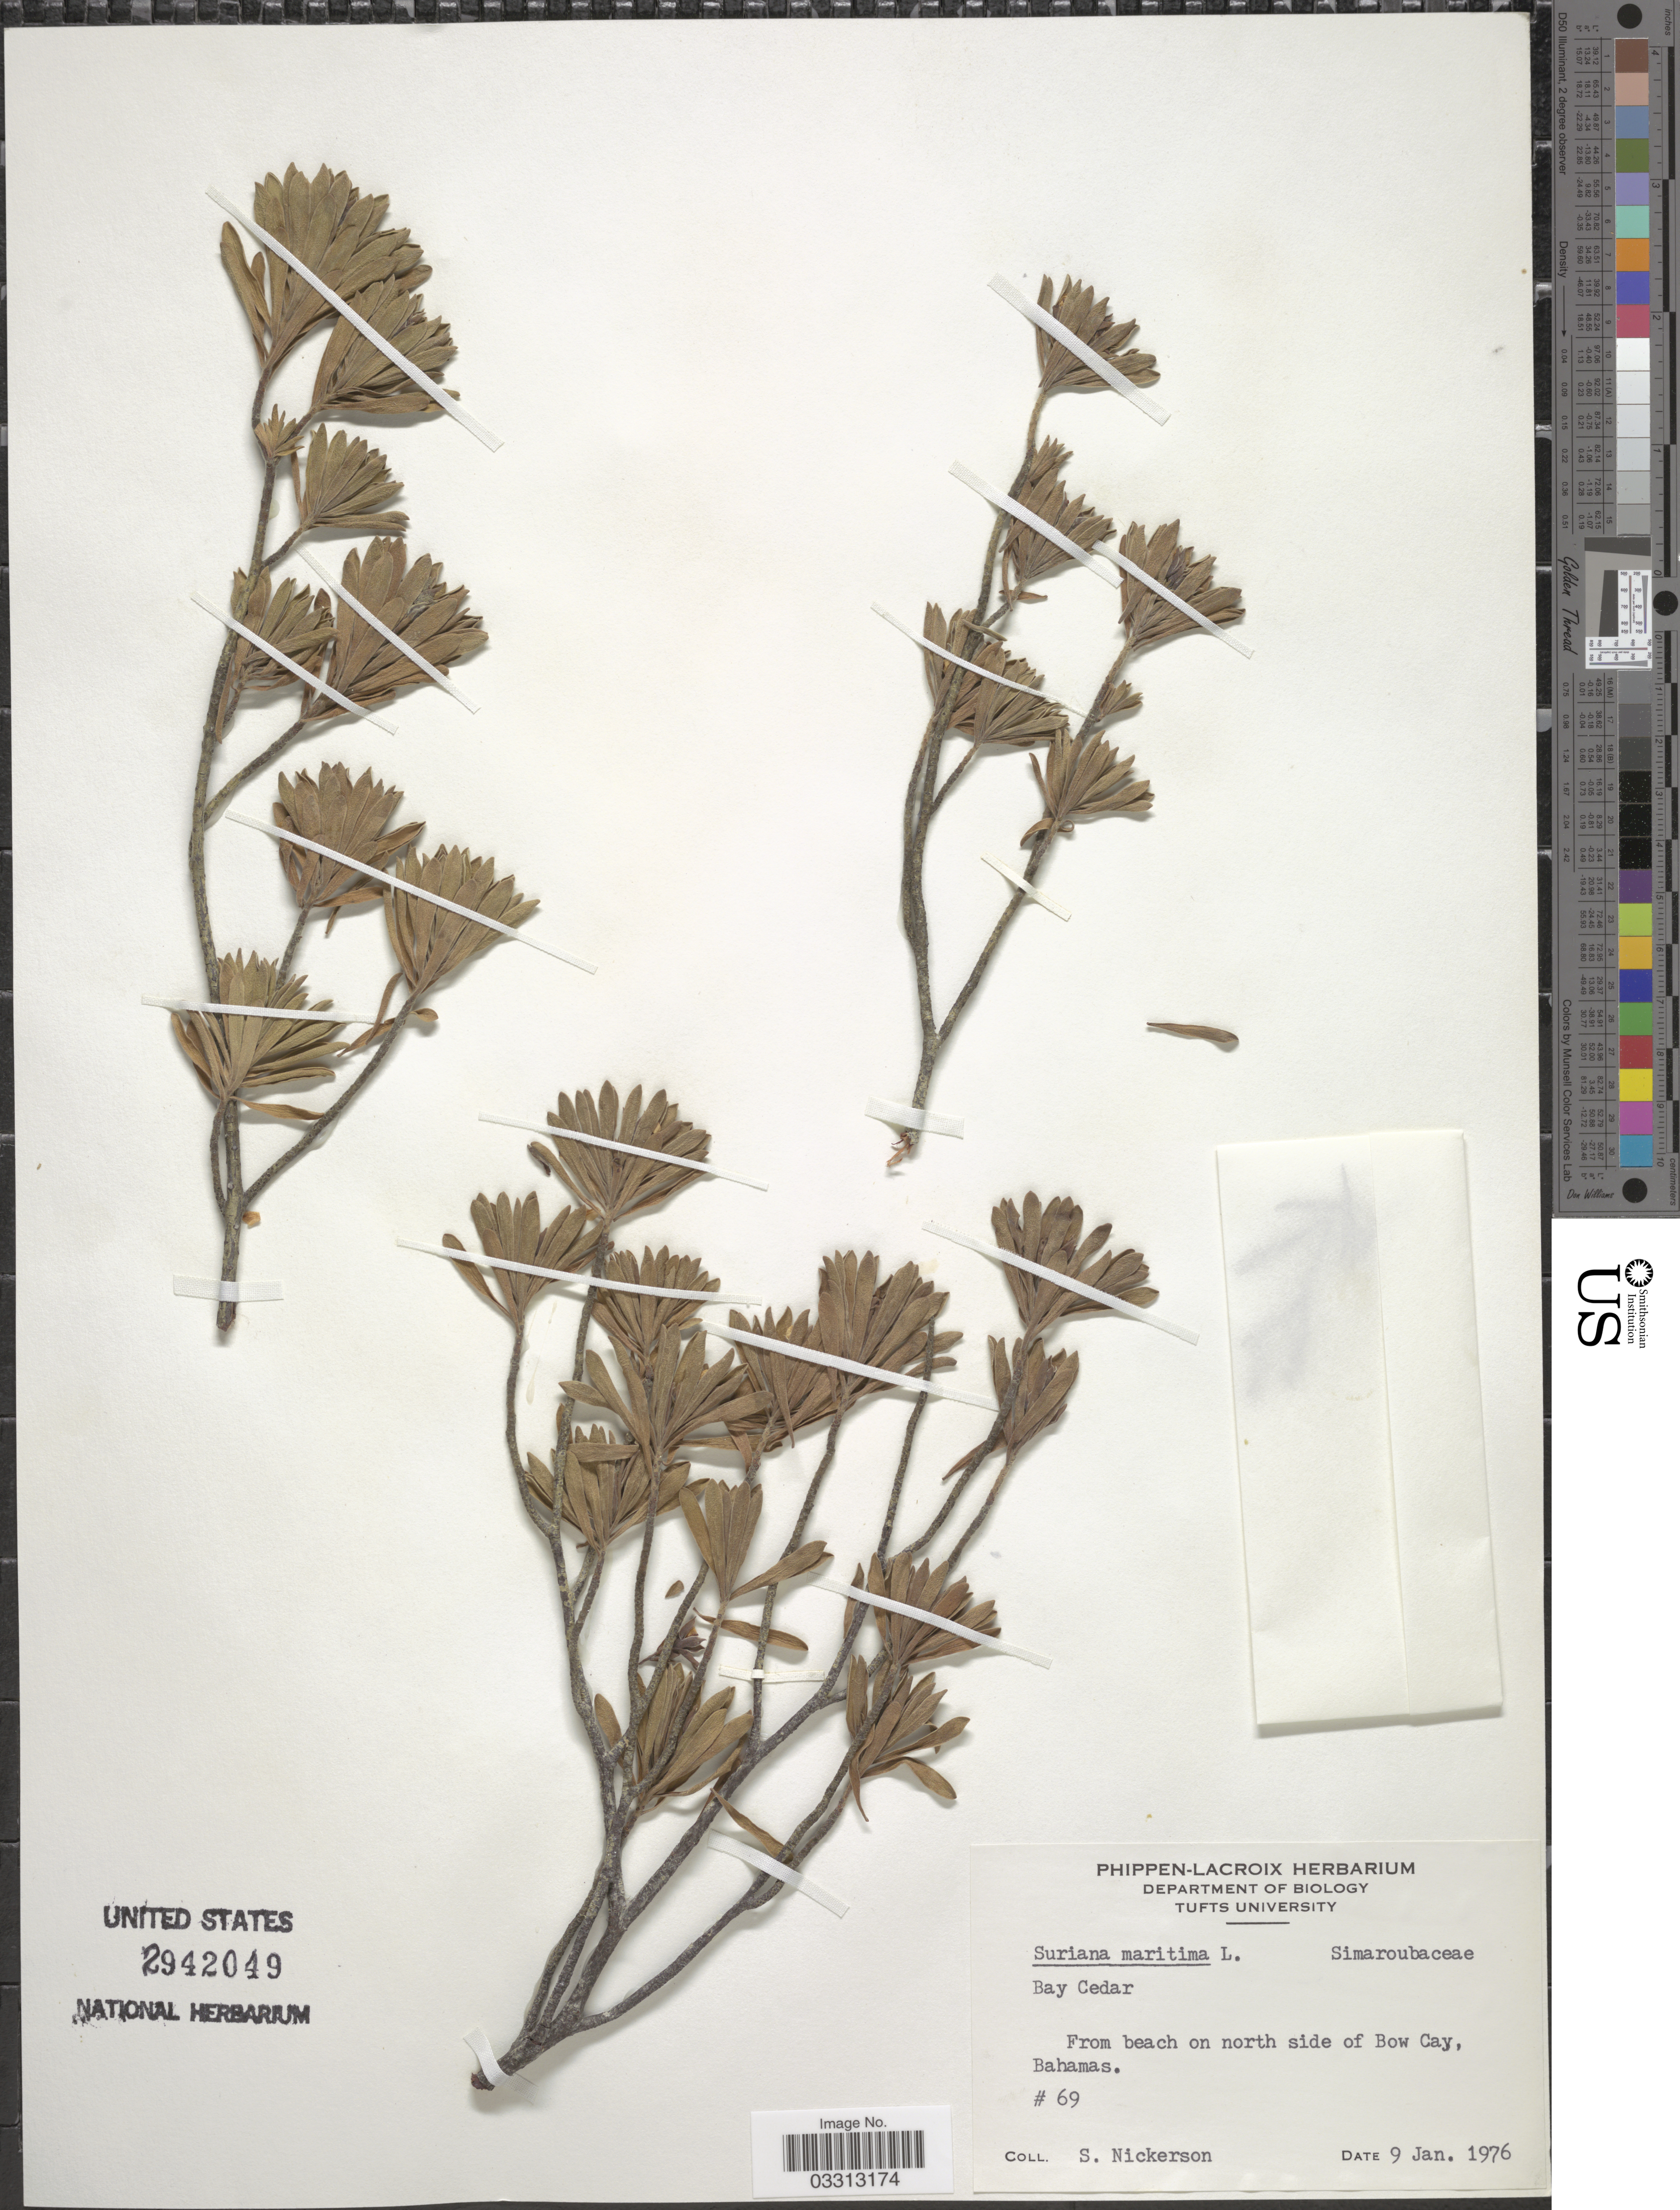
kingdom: Plantae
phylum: Tracheophyta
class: Magnoliopsida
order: Fabales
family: Surianaceae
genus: Suriana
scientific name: Suriana maritima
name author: L.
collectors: S. Nickerson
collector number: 69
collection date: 1976-01-09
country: Bahamas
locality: Bay Cedar. From beach on north side of Bow Cay, Bahamas.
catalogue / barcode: US 2942049